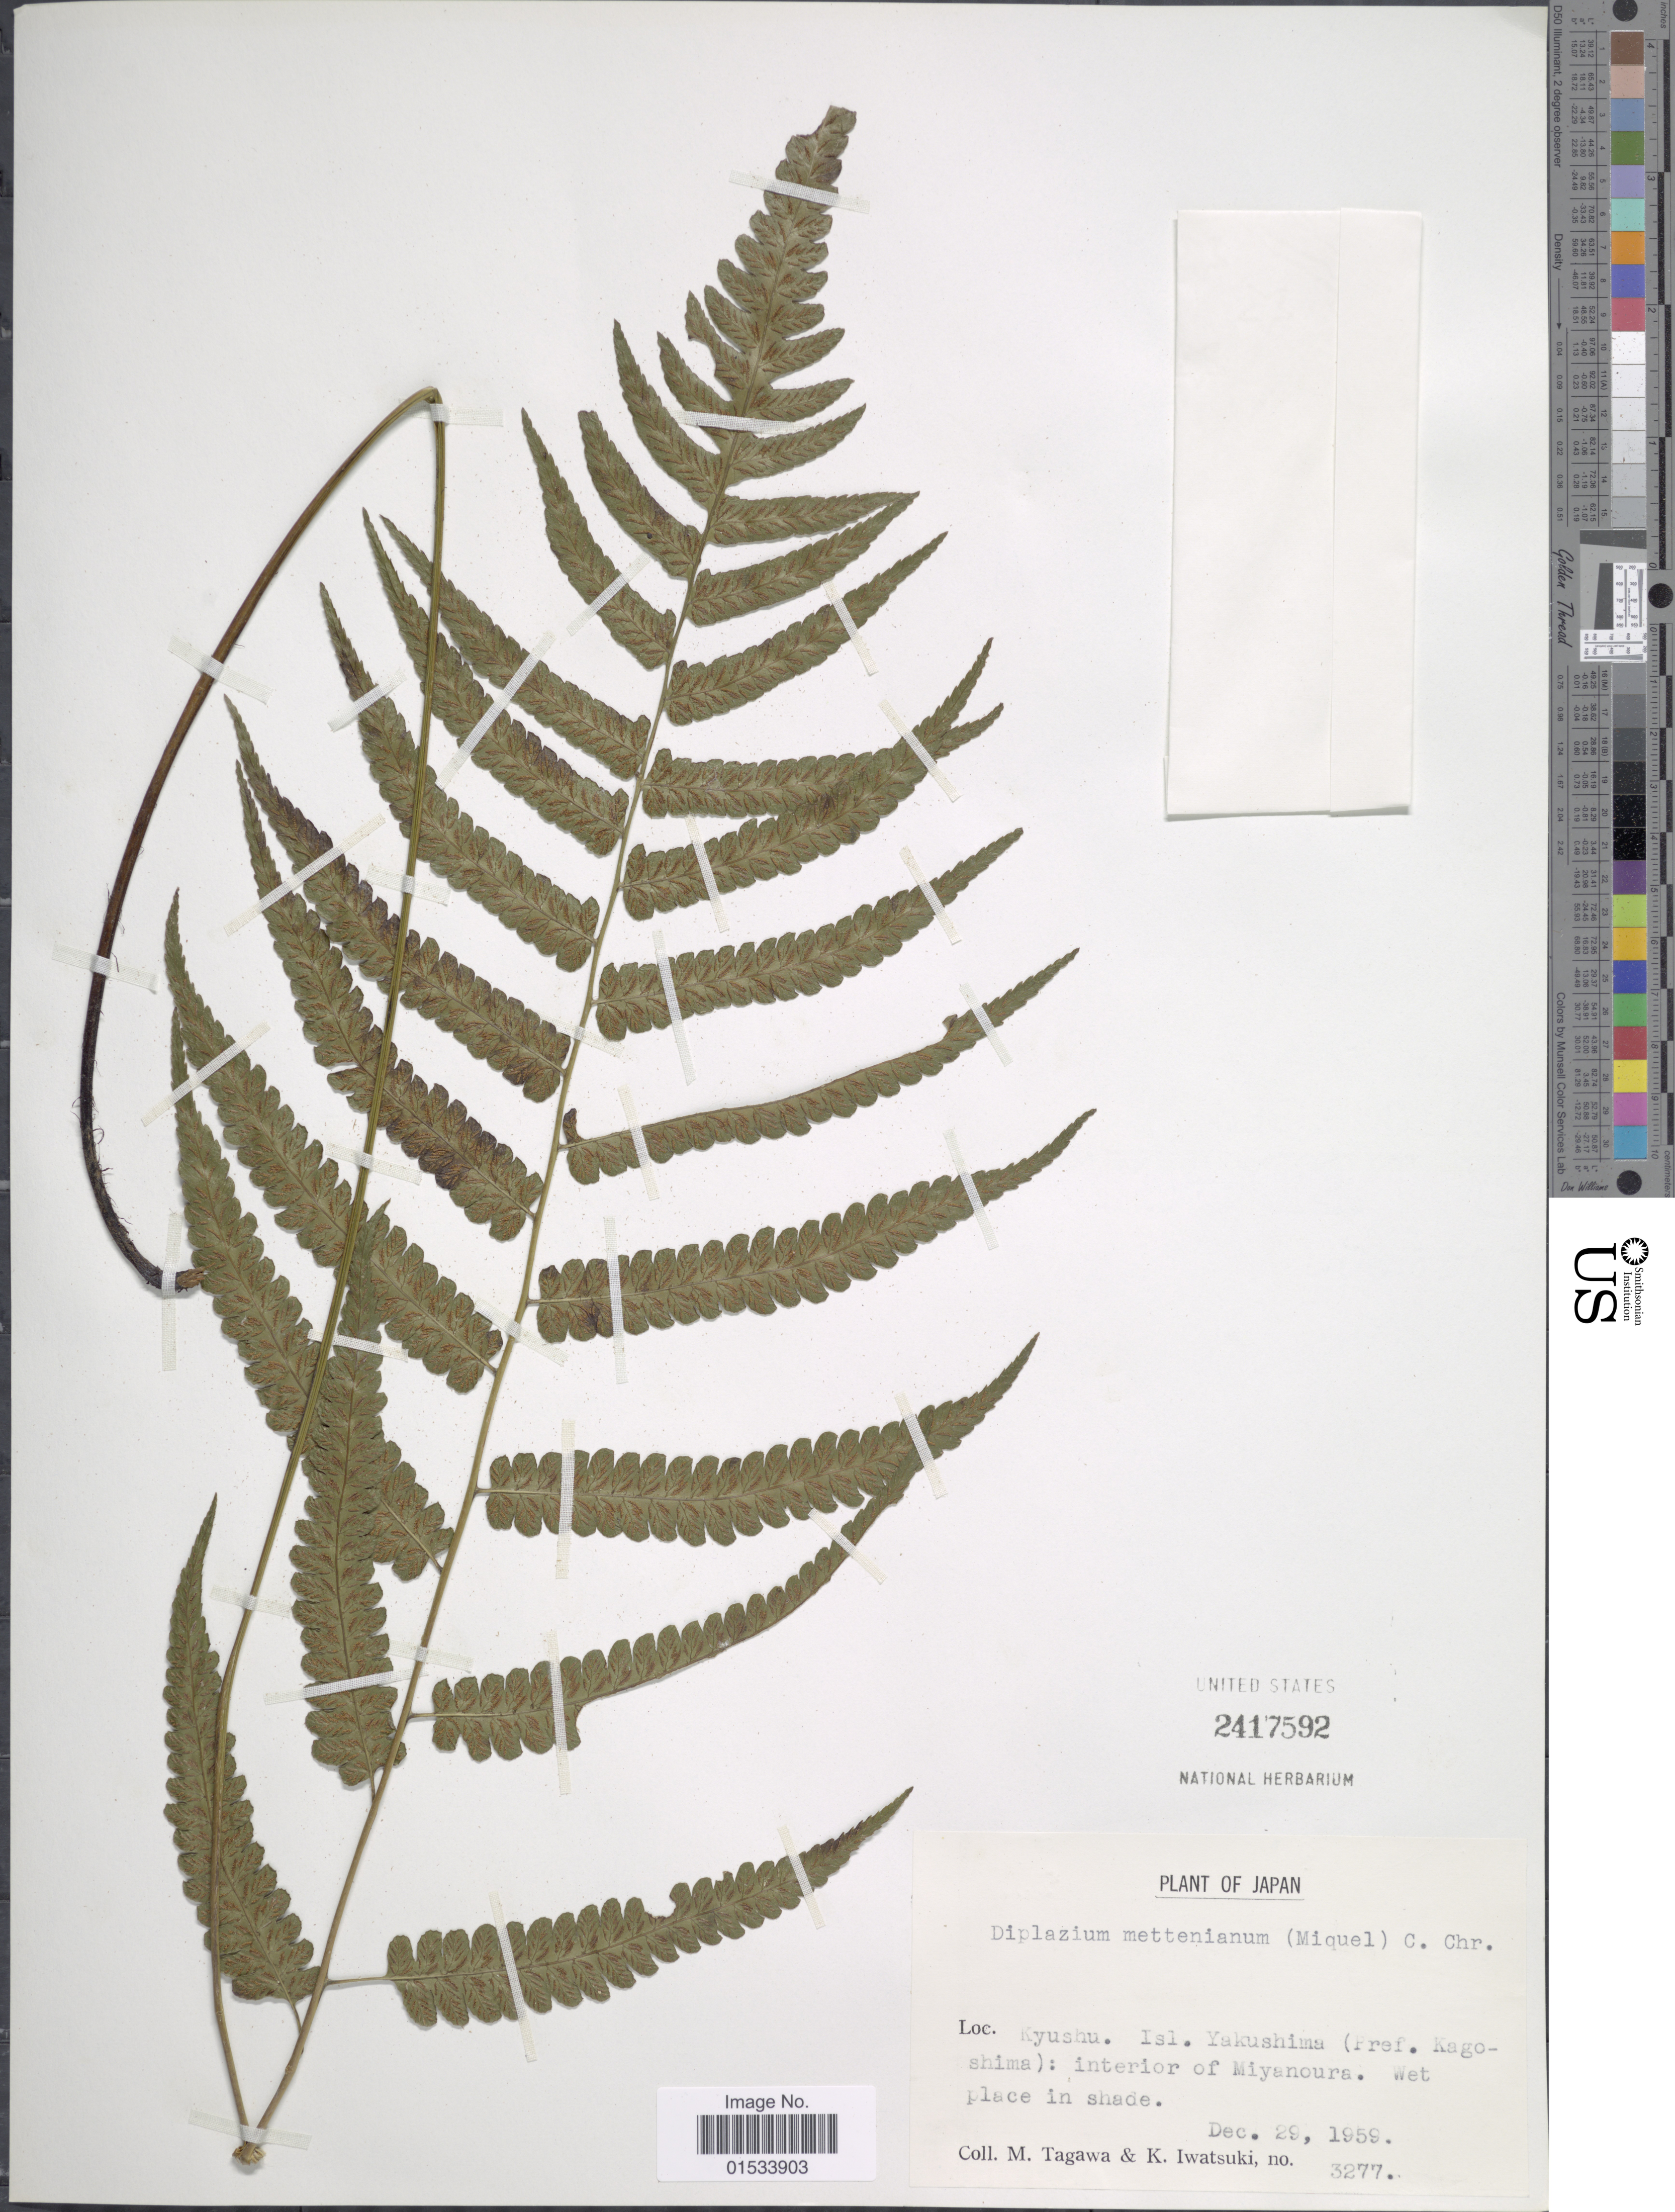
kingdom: Plantae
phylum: Tracheophyta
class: Polypodiopsida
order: Polypodiales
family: Athyriaceae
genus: Diplazium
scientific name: Diplazium mettenianum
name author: (Miq.) C. Chr.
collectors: M. Tagawa & K. Iwatsuki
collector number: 3277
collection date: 1959-12-29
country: Japan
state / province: Kagosima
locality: Kyushu. Isl., Yakushima, interior of Miyamoura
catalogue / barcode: US 2417592